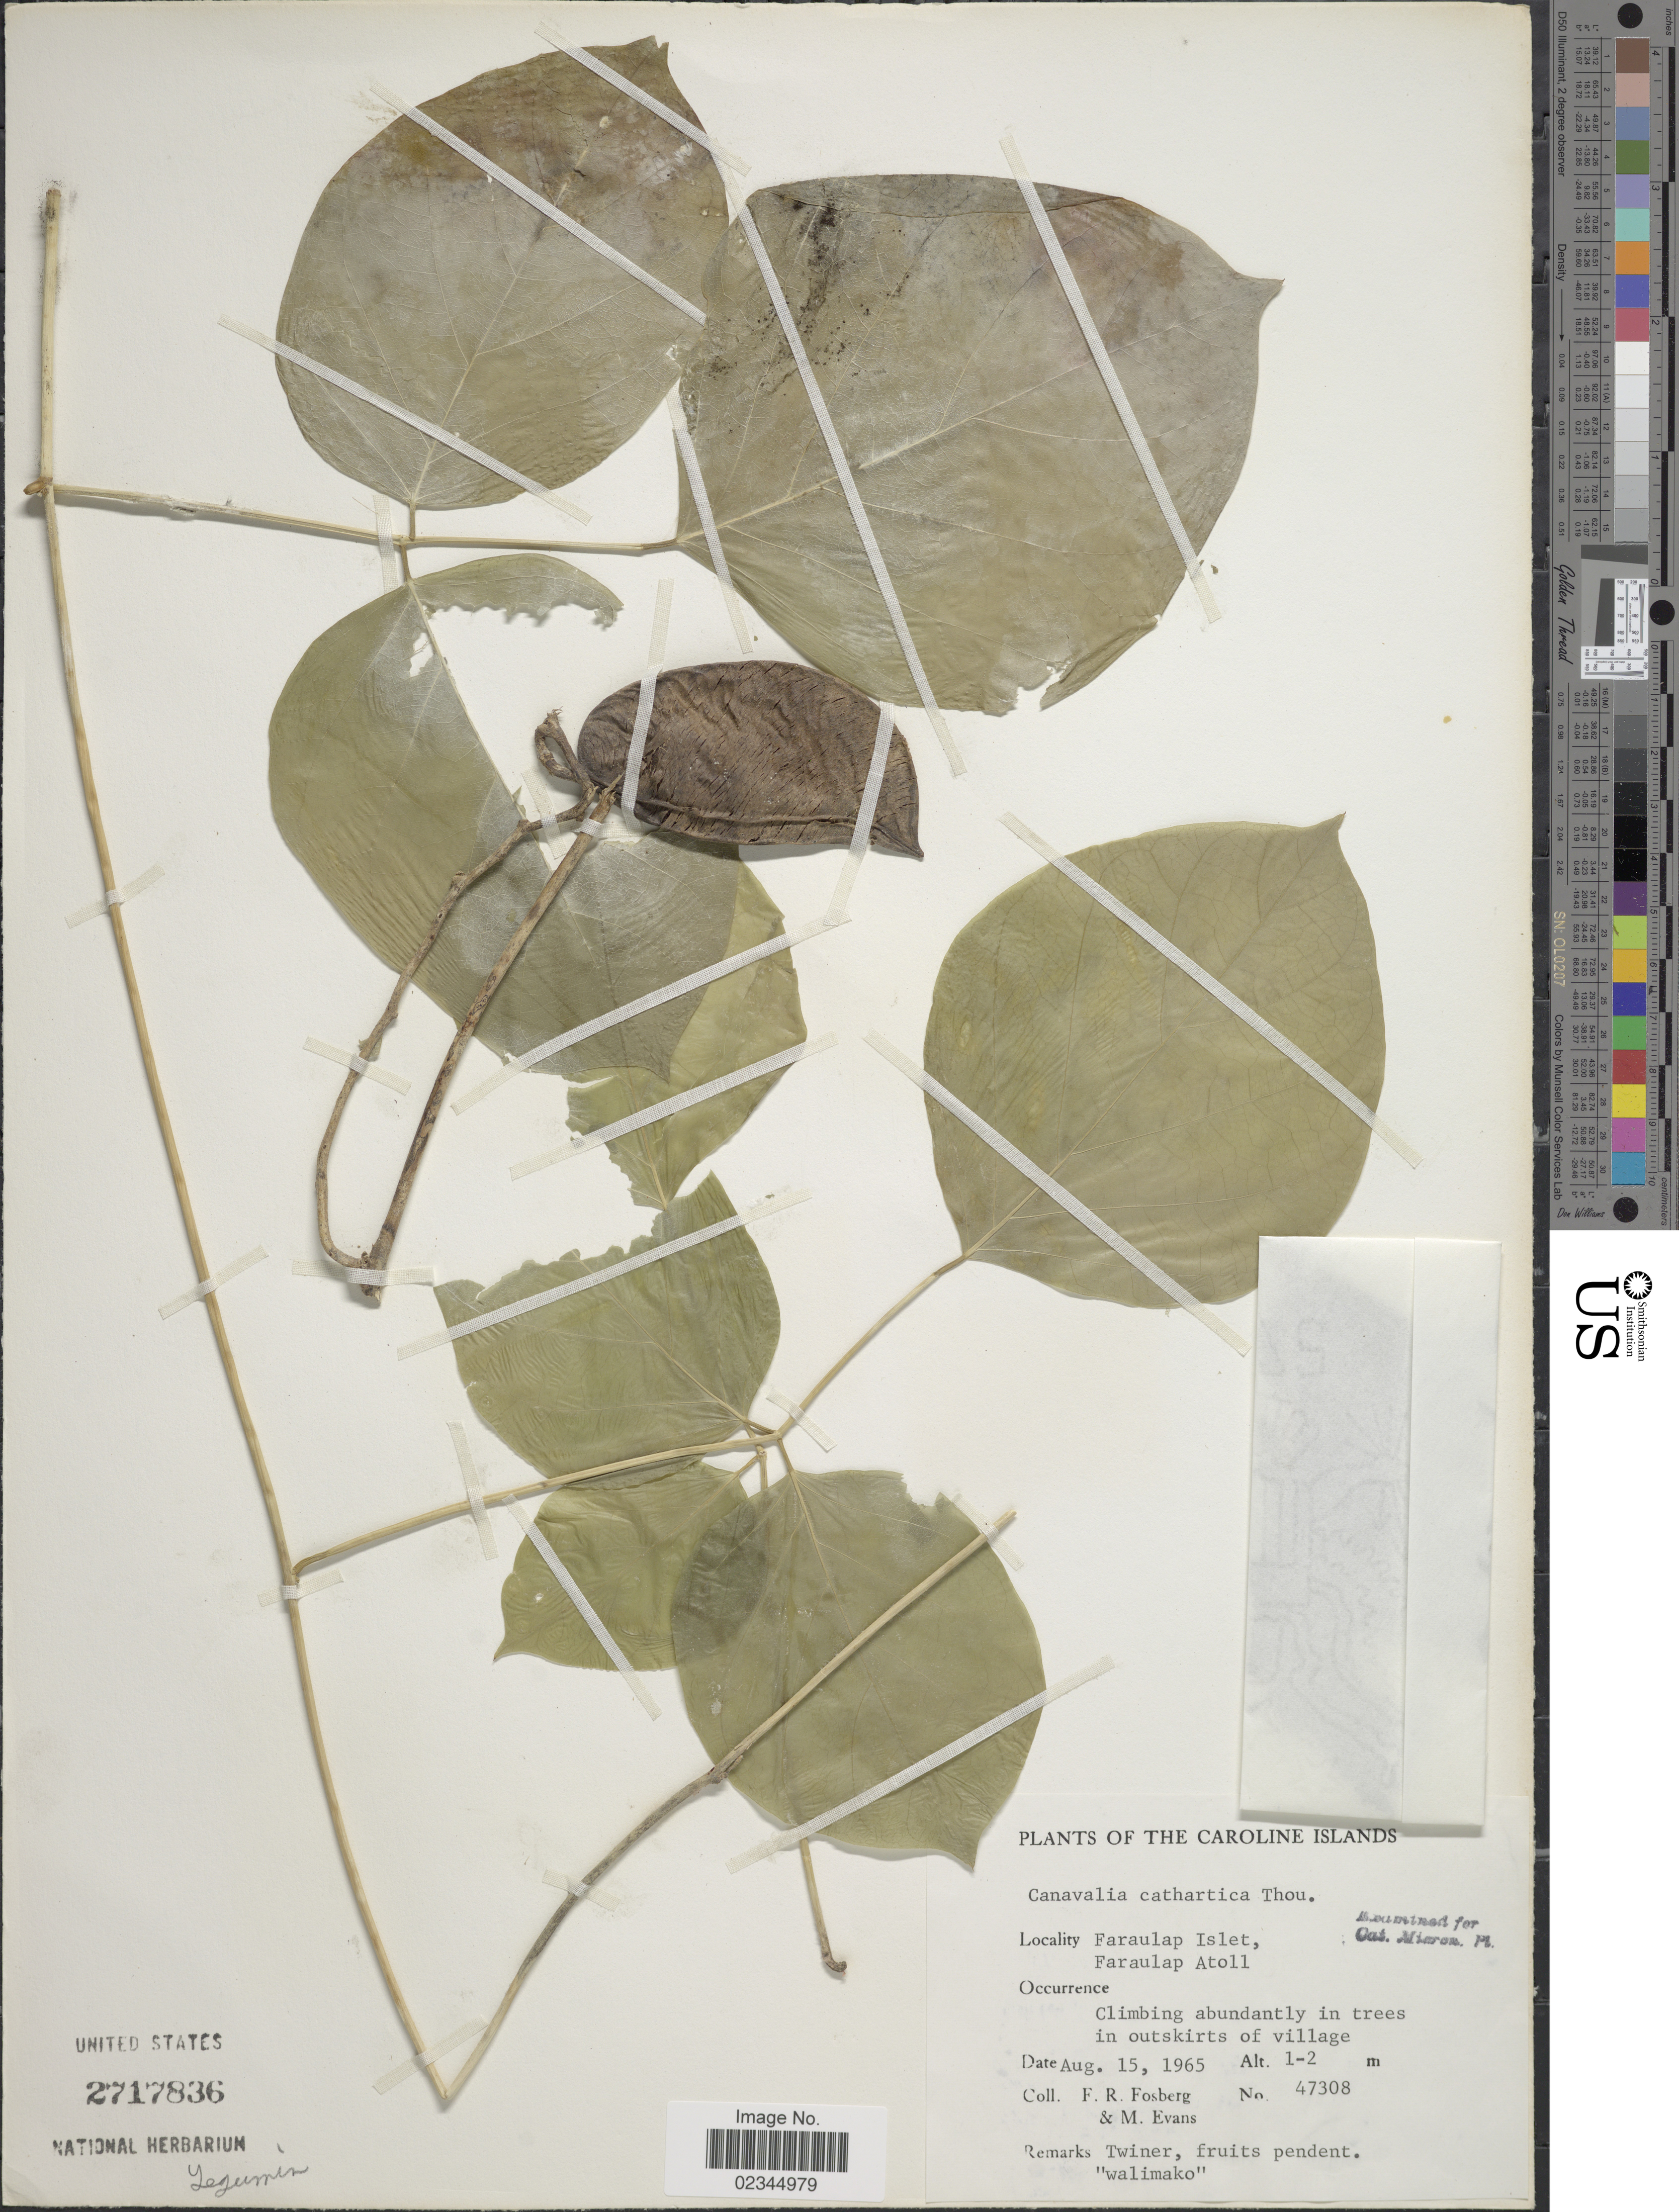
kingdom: Plantae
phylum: Tracheophyta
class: Magnoliopsida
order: Fabales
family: Fabaceae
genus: Canavalia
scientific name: Canavalia cathartica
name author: Thouars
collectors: F. R. Fosberg & M. Evans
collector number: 47308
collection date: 1965-08-15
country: Micronesia, Federated States of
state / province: Yap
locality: The Caroline Islands, Faraulap Islet, Faraulap Atoll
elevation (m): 1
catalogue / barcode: US 2717836